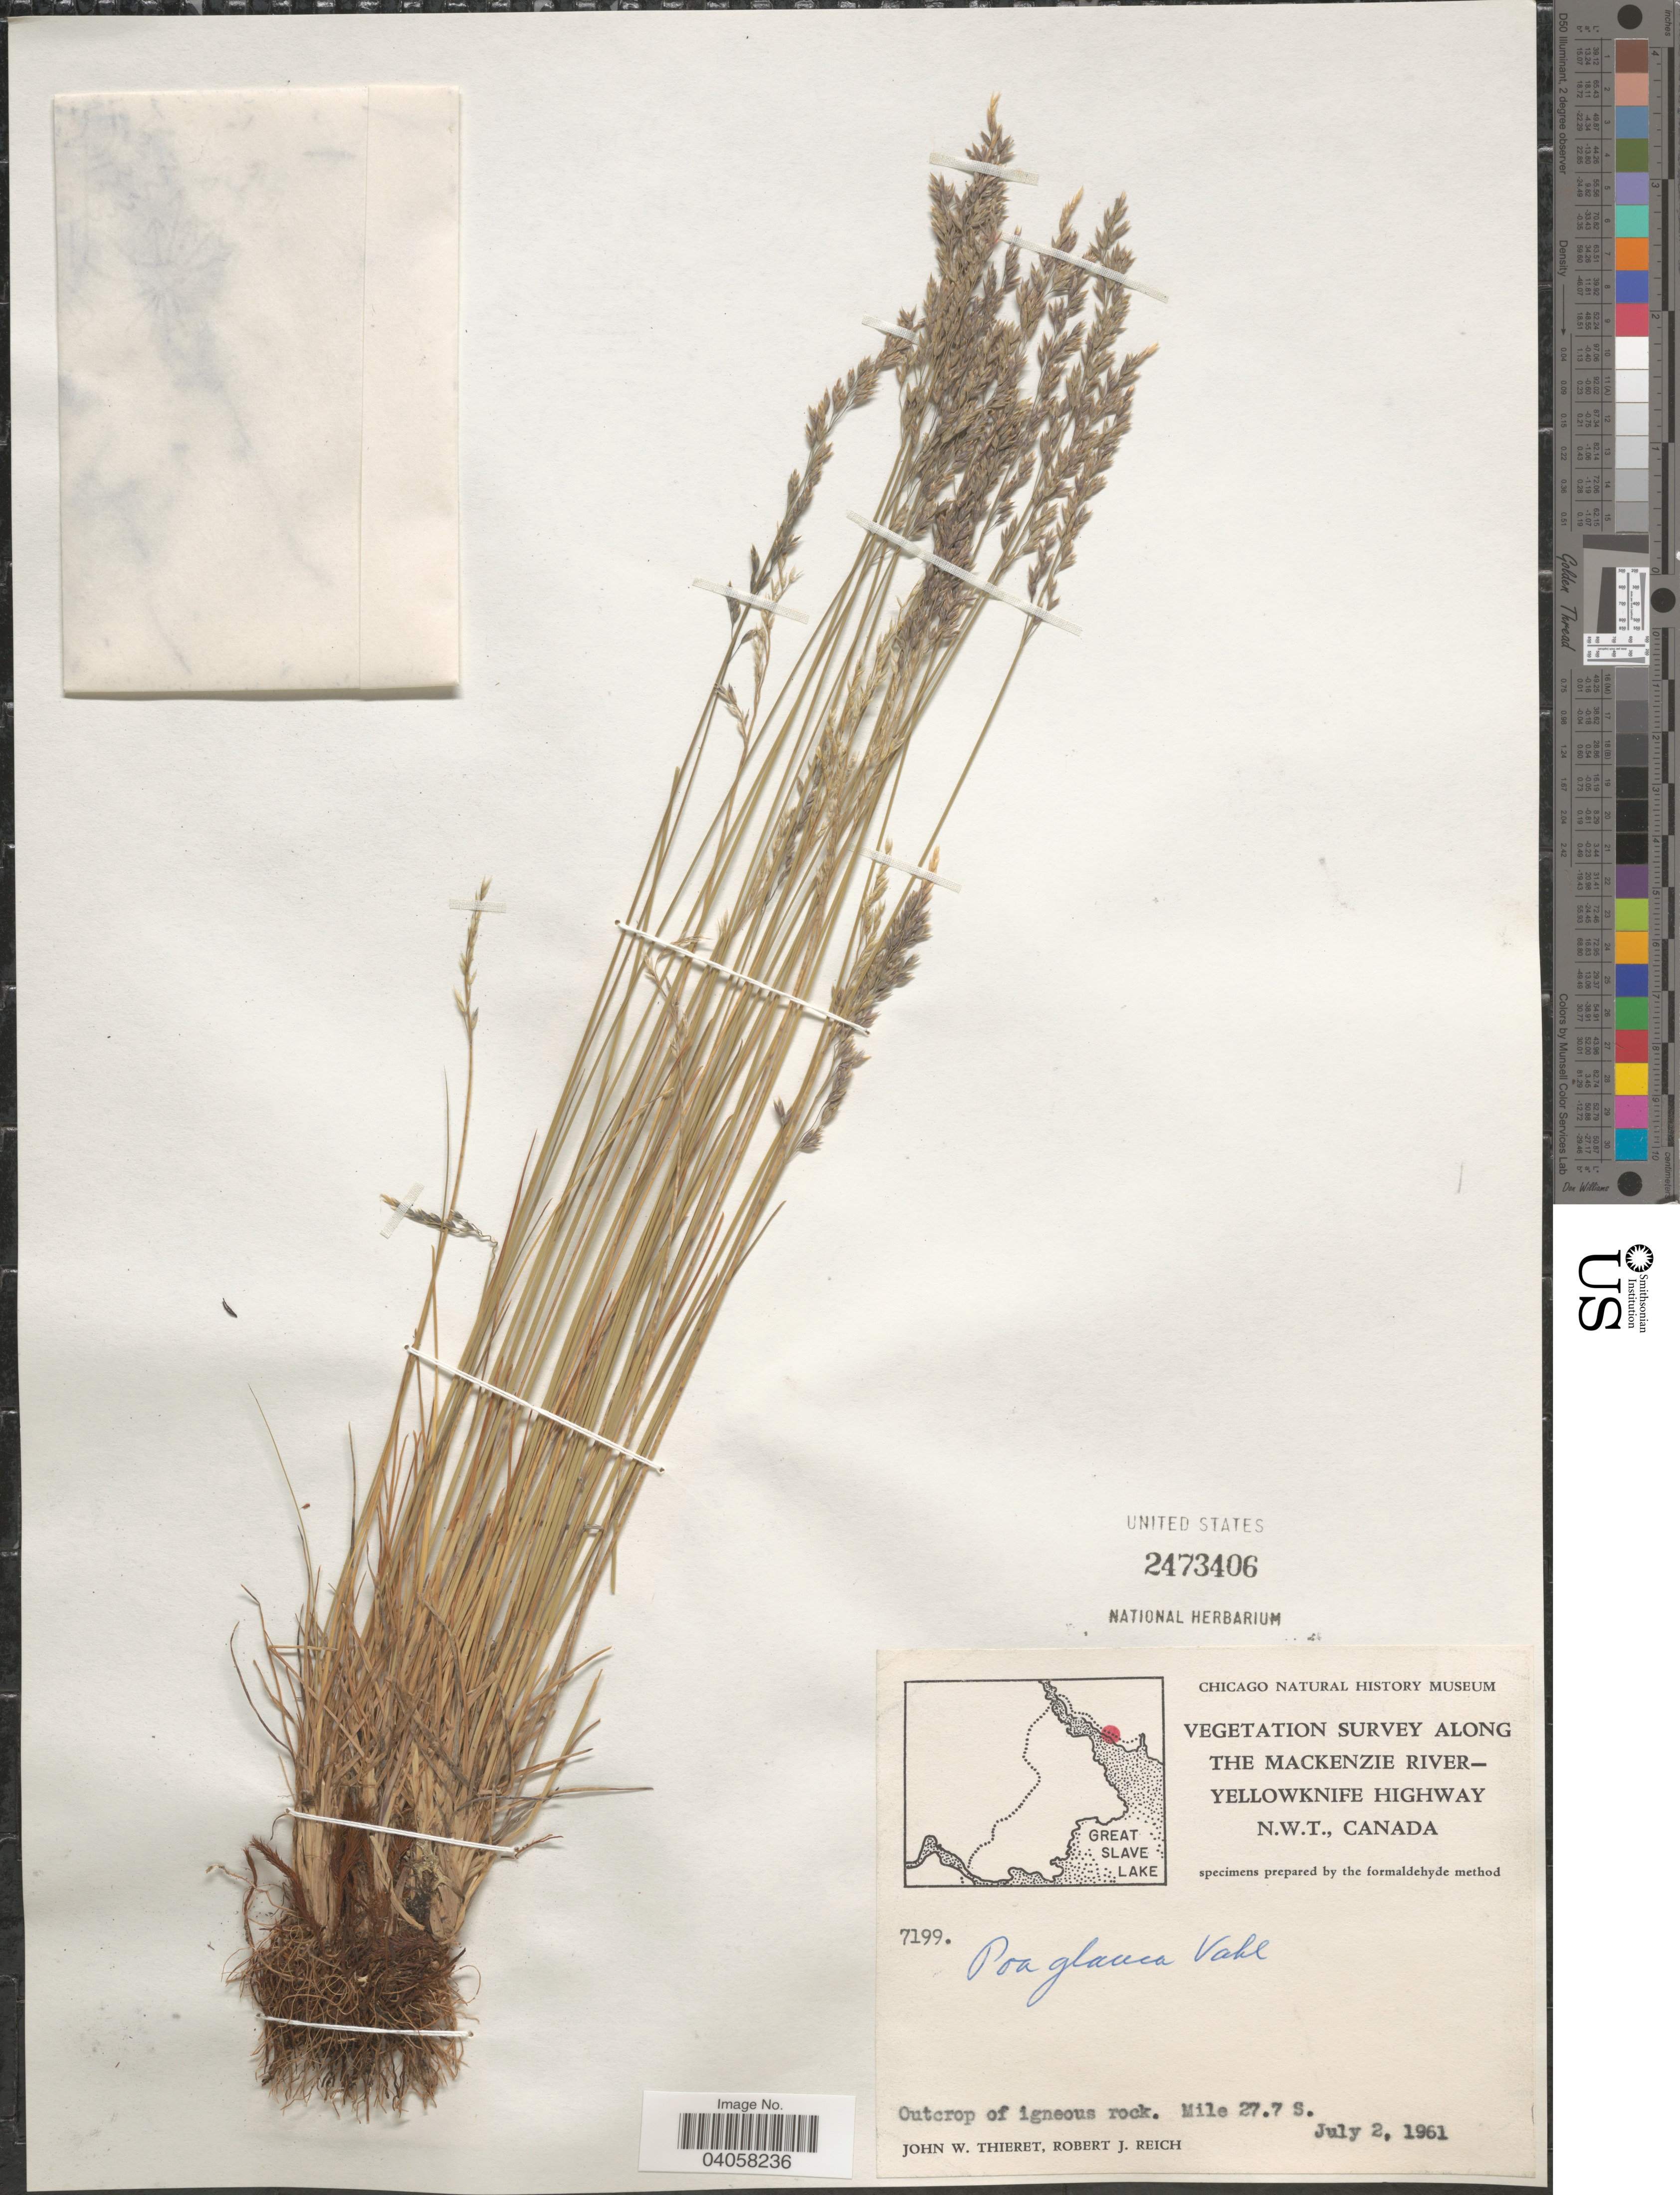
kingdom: Plantae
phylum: Tracheophyta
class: Liliopsida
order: Poales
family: Poaceae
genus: Poa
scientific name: Poa glauca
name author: Vahl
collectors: J. W. Thieret & R. Reich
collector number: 7199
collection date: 1961-07-02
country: Canada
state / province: Northwest Territories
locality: Along the Mackenzie River - Yellowknife Highway. Outcrop of igneous rock. Mile 27.7 S.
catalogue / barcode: US 2473406